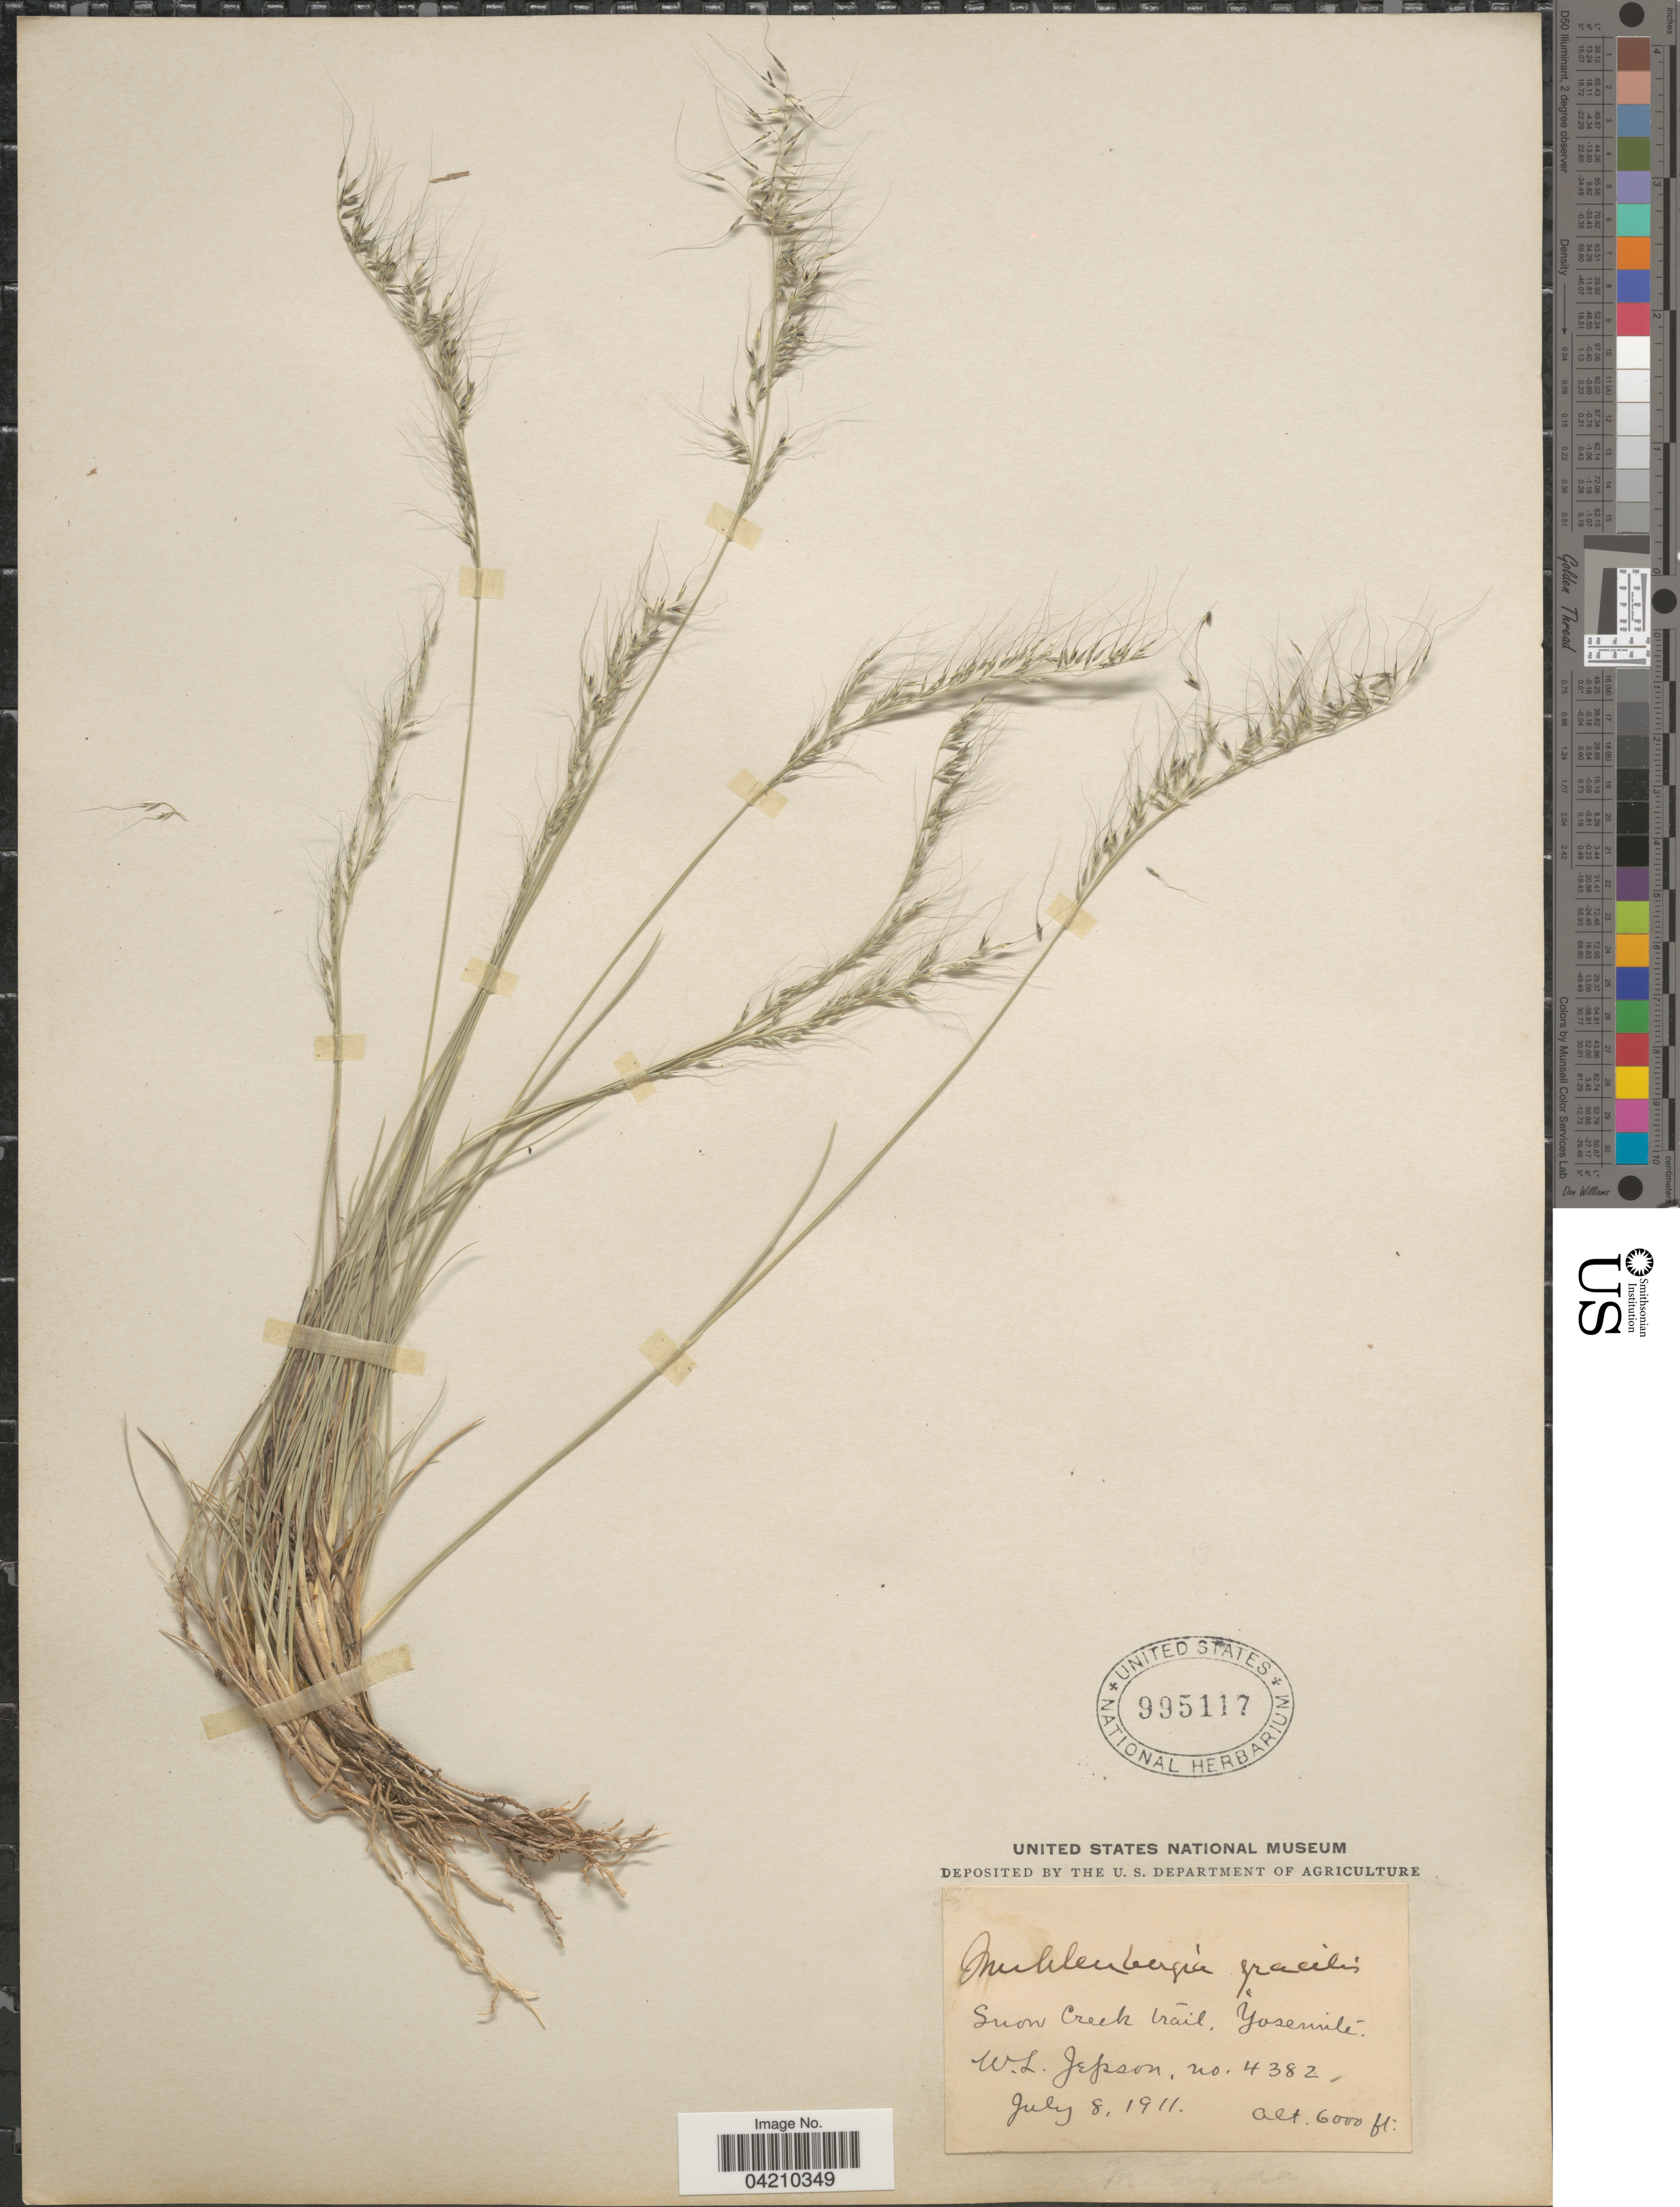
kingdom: Plantae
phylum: Tracheophyta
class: Liliopsida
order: Poales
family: Poaceae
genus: Muhlenbergia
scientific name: Muhlenbergia montana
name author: (Nutt.) Hitchc.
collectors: W. L. Jepson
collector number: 4382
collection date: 1911-07-08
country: United States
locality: Snow Creek trail, Yosemite.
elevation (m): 1829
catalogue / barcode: US 995117